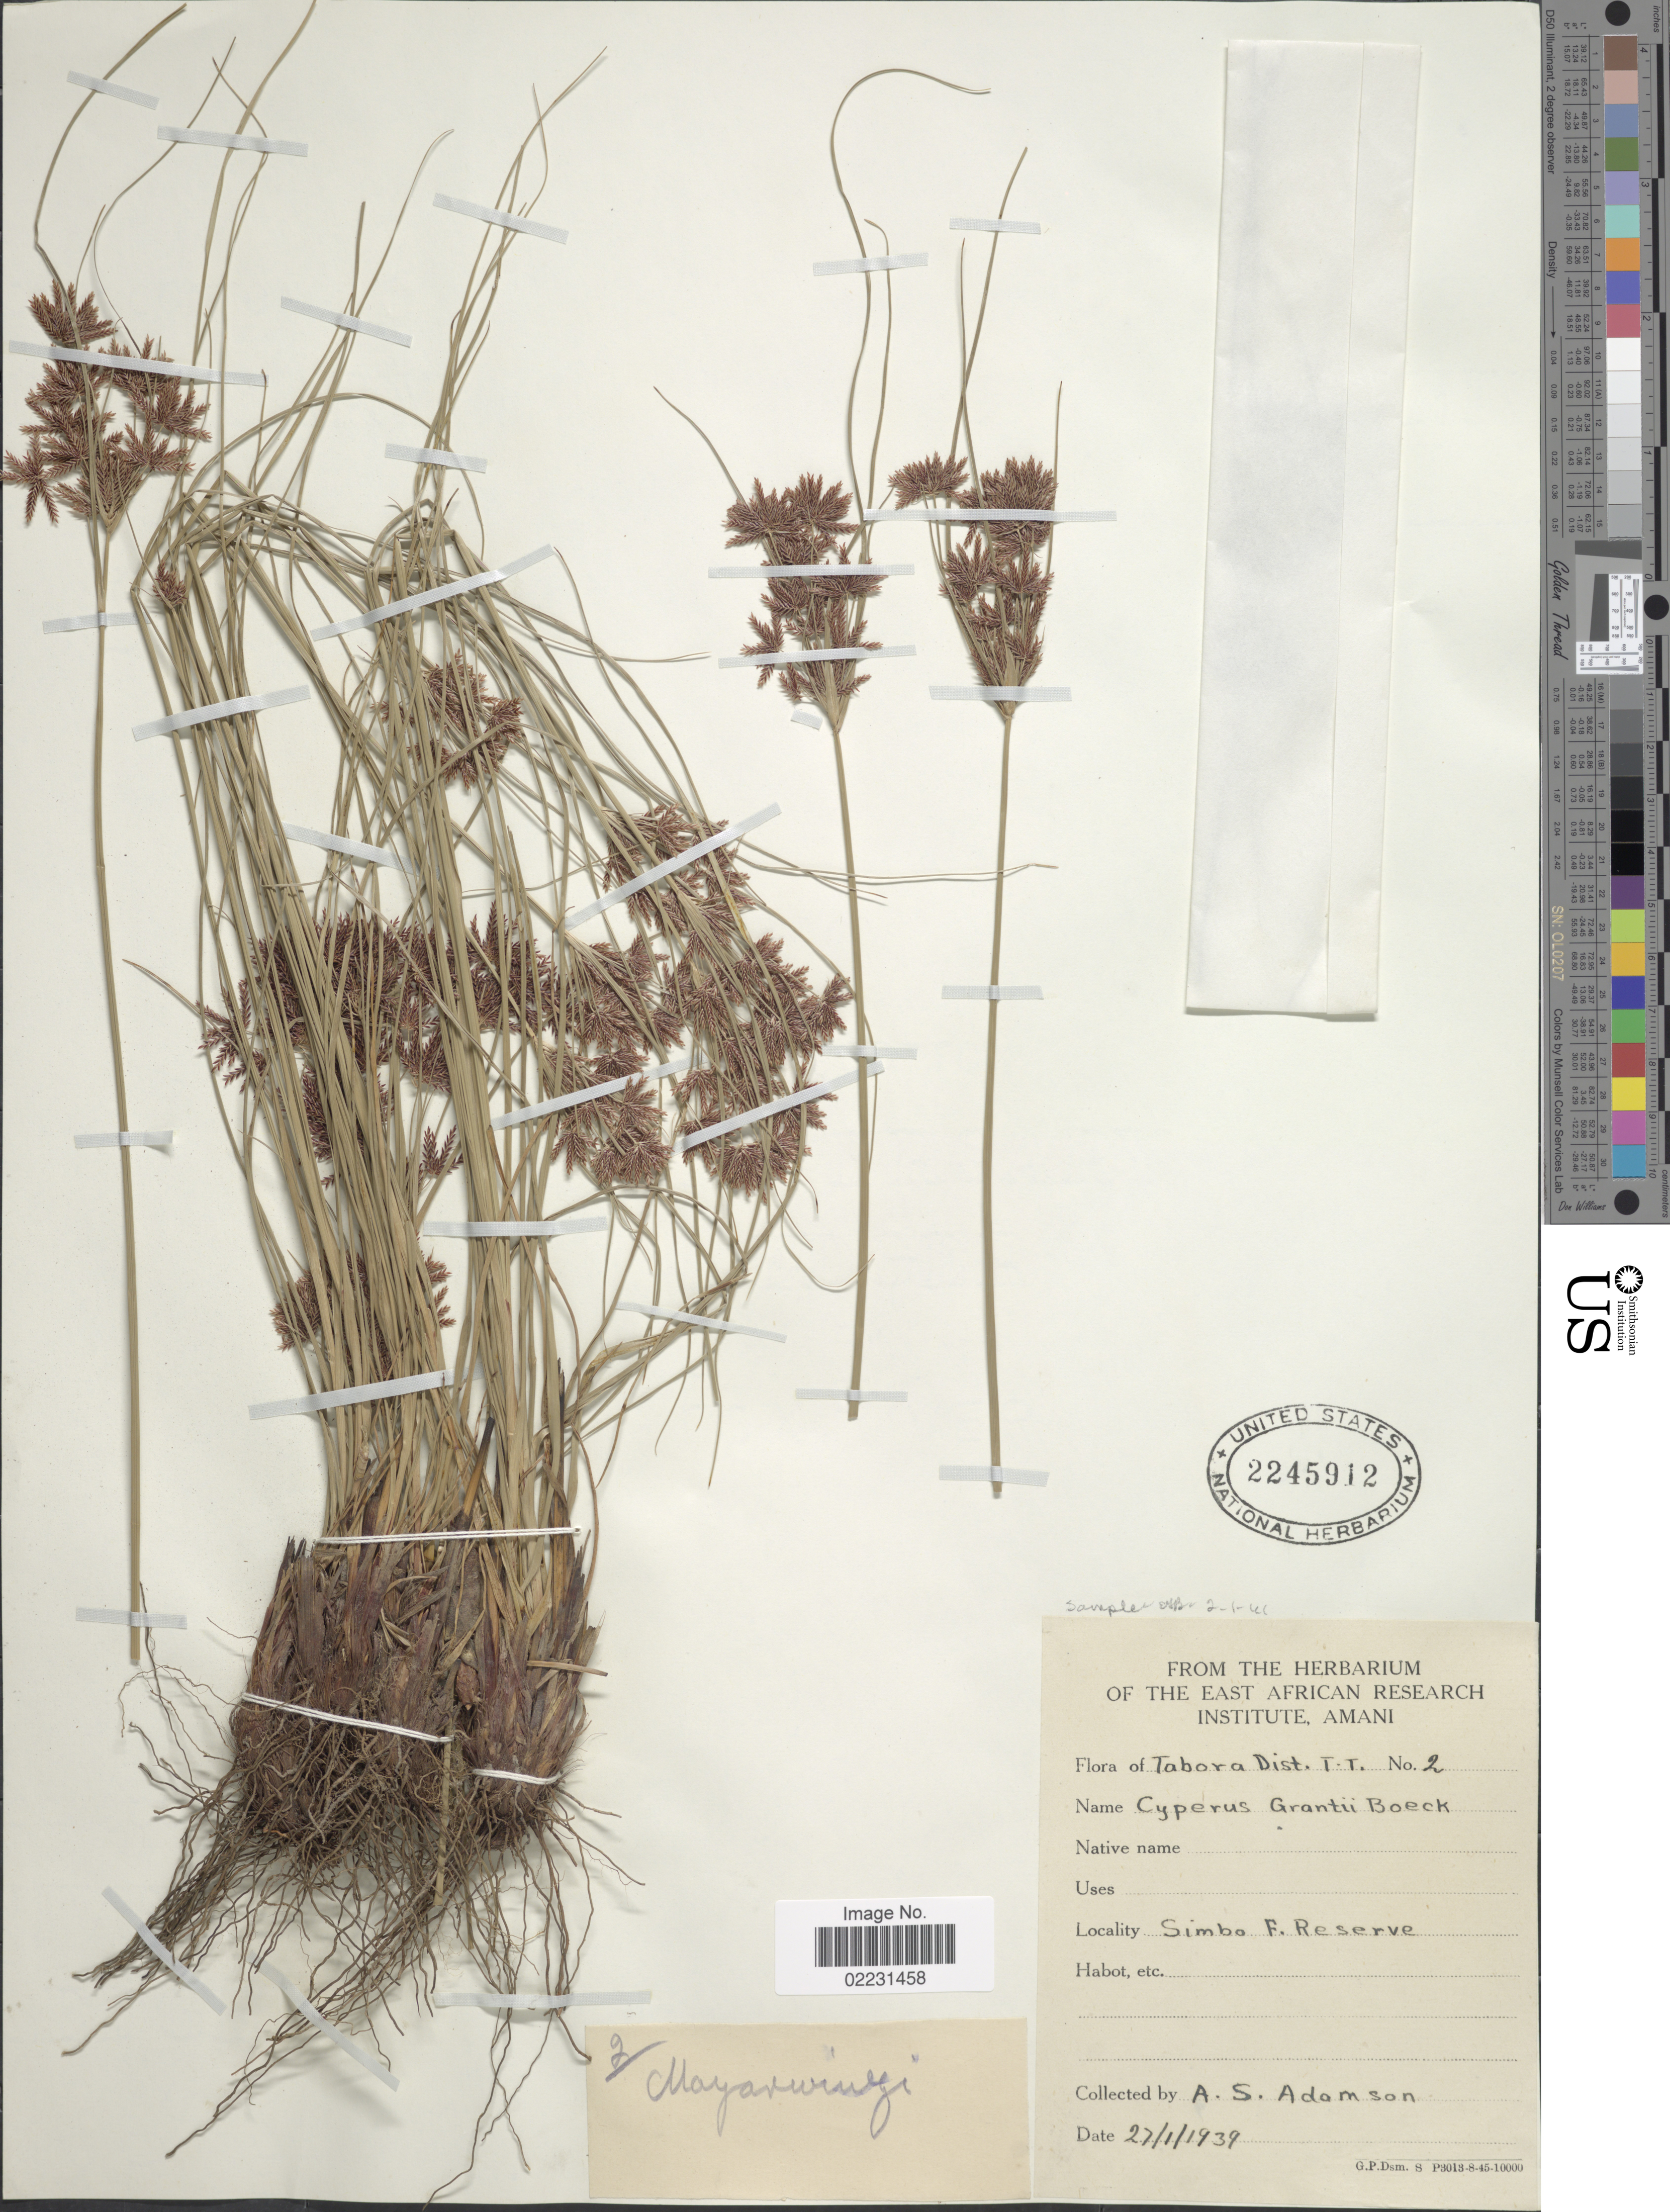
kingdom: Plantae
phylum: Tracheophyta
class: Liliopsida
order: Poales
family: Cyperaceae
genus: Cyperus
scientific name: Cyperus tenax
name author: Boeckeler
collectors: A. Adamson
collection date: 1939-01-27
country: Tanzania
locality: Simbo F. Reserve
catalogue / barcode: US 2245912